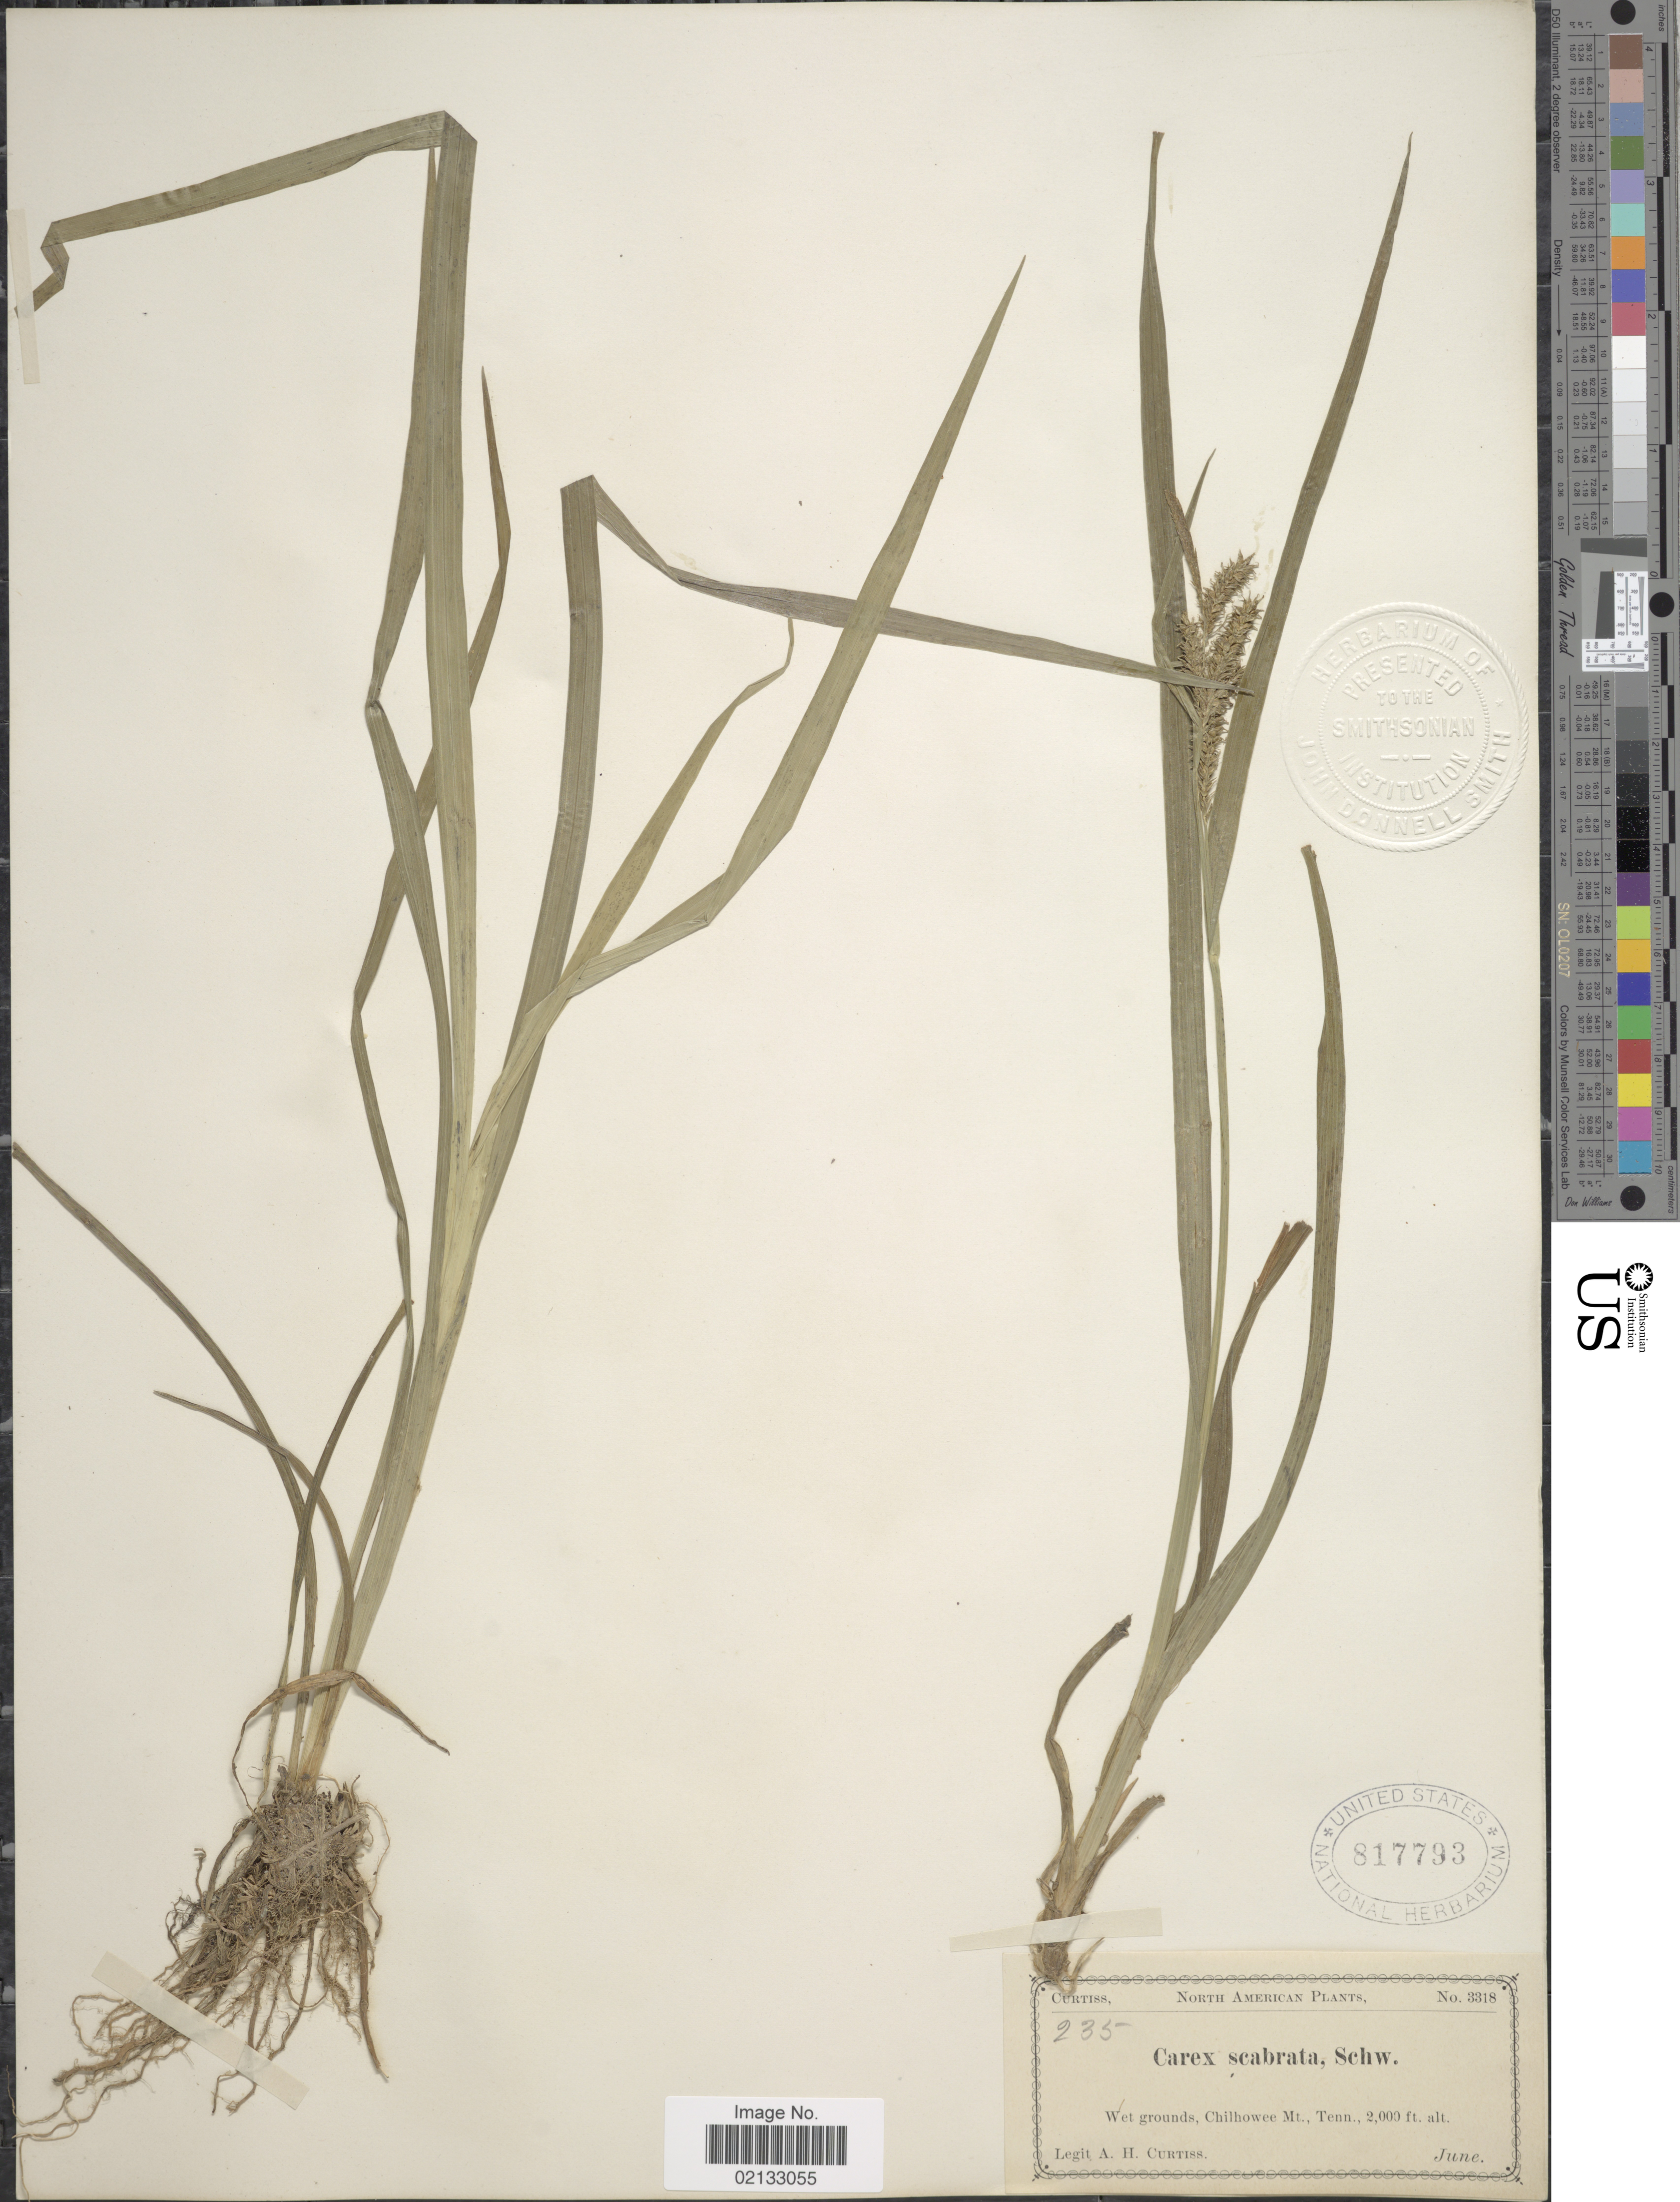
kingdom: Plantae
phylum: Tracheophyta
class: Liliopsida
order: Poales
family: Cyperaceae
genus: Carex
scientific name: Carex scabrata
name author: Schwein.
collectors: A. H. Curtiss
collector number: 235/3318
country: United States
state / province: Tennessee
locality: Wet grounds, Chilhowee Mt., Tenn.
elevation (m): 610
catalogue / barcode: US 817793